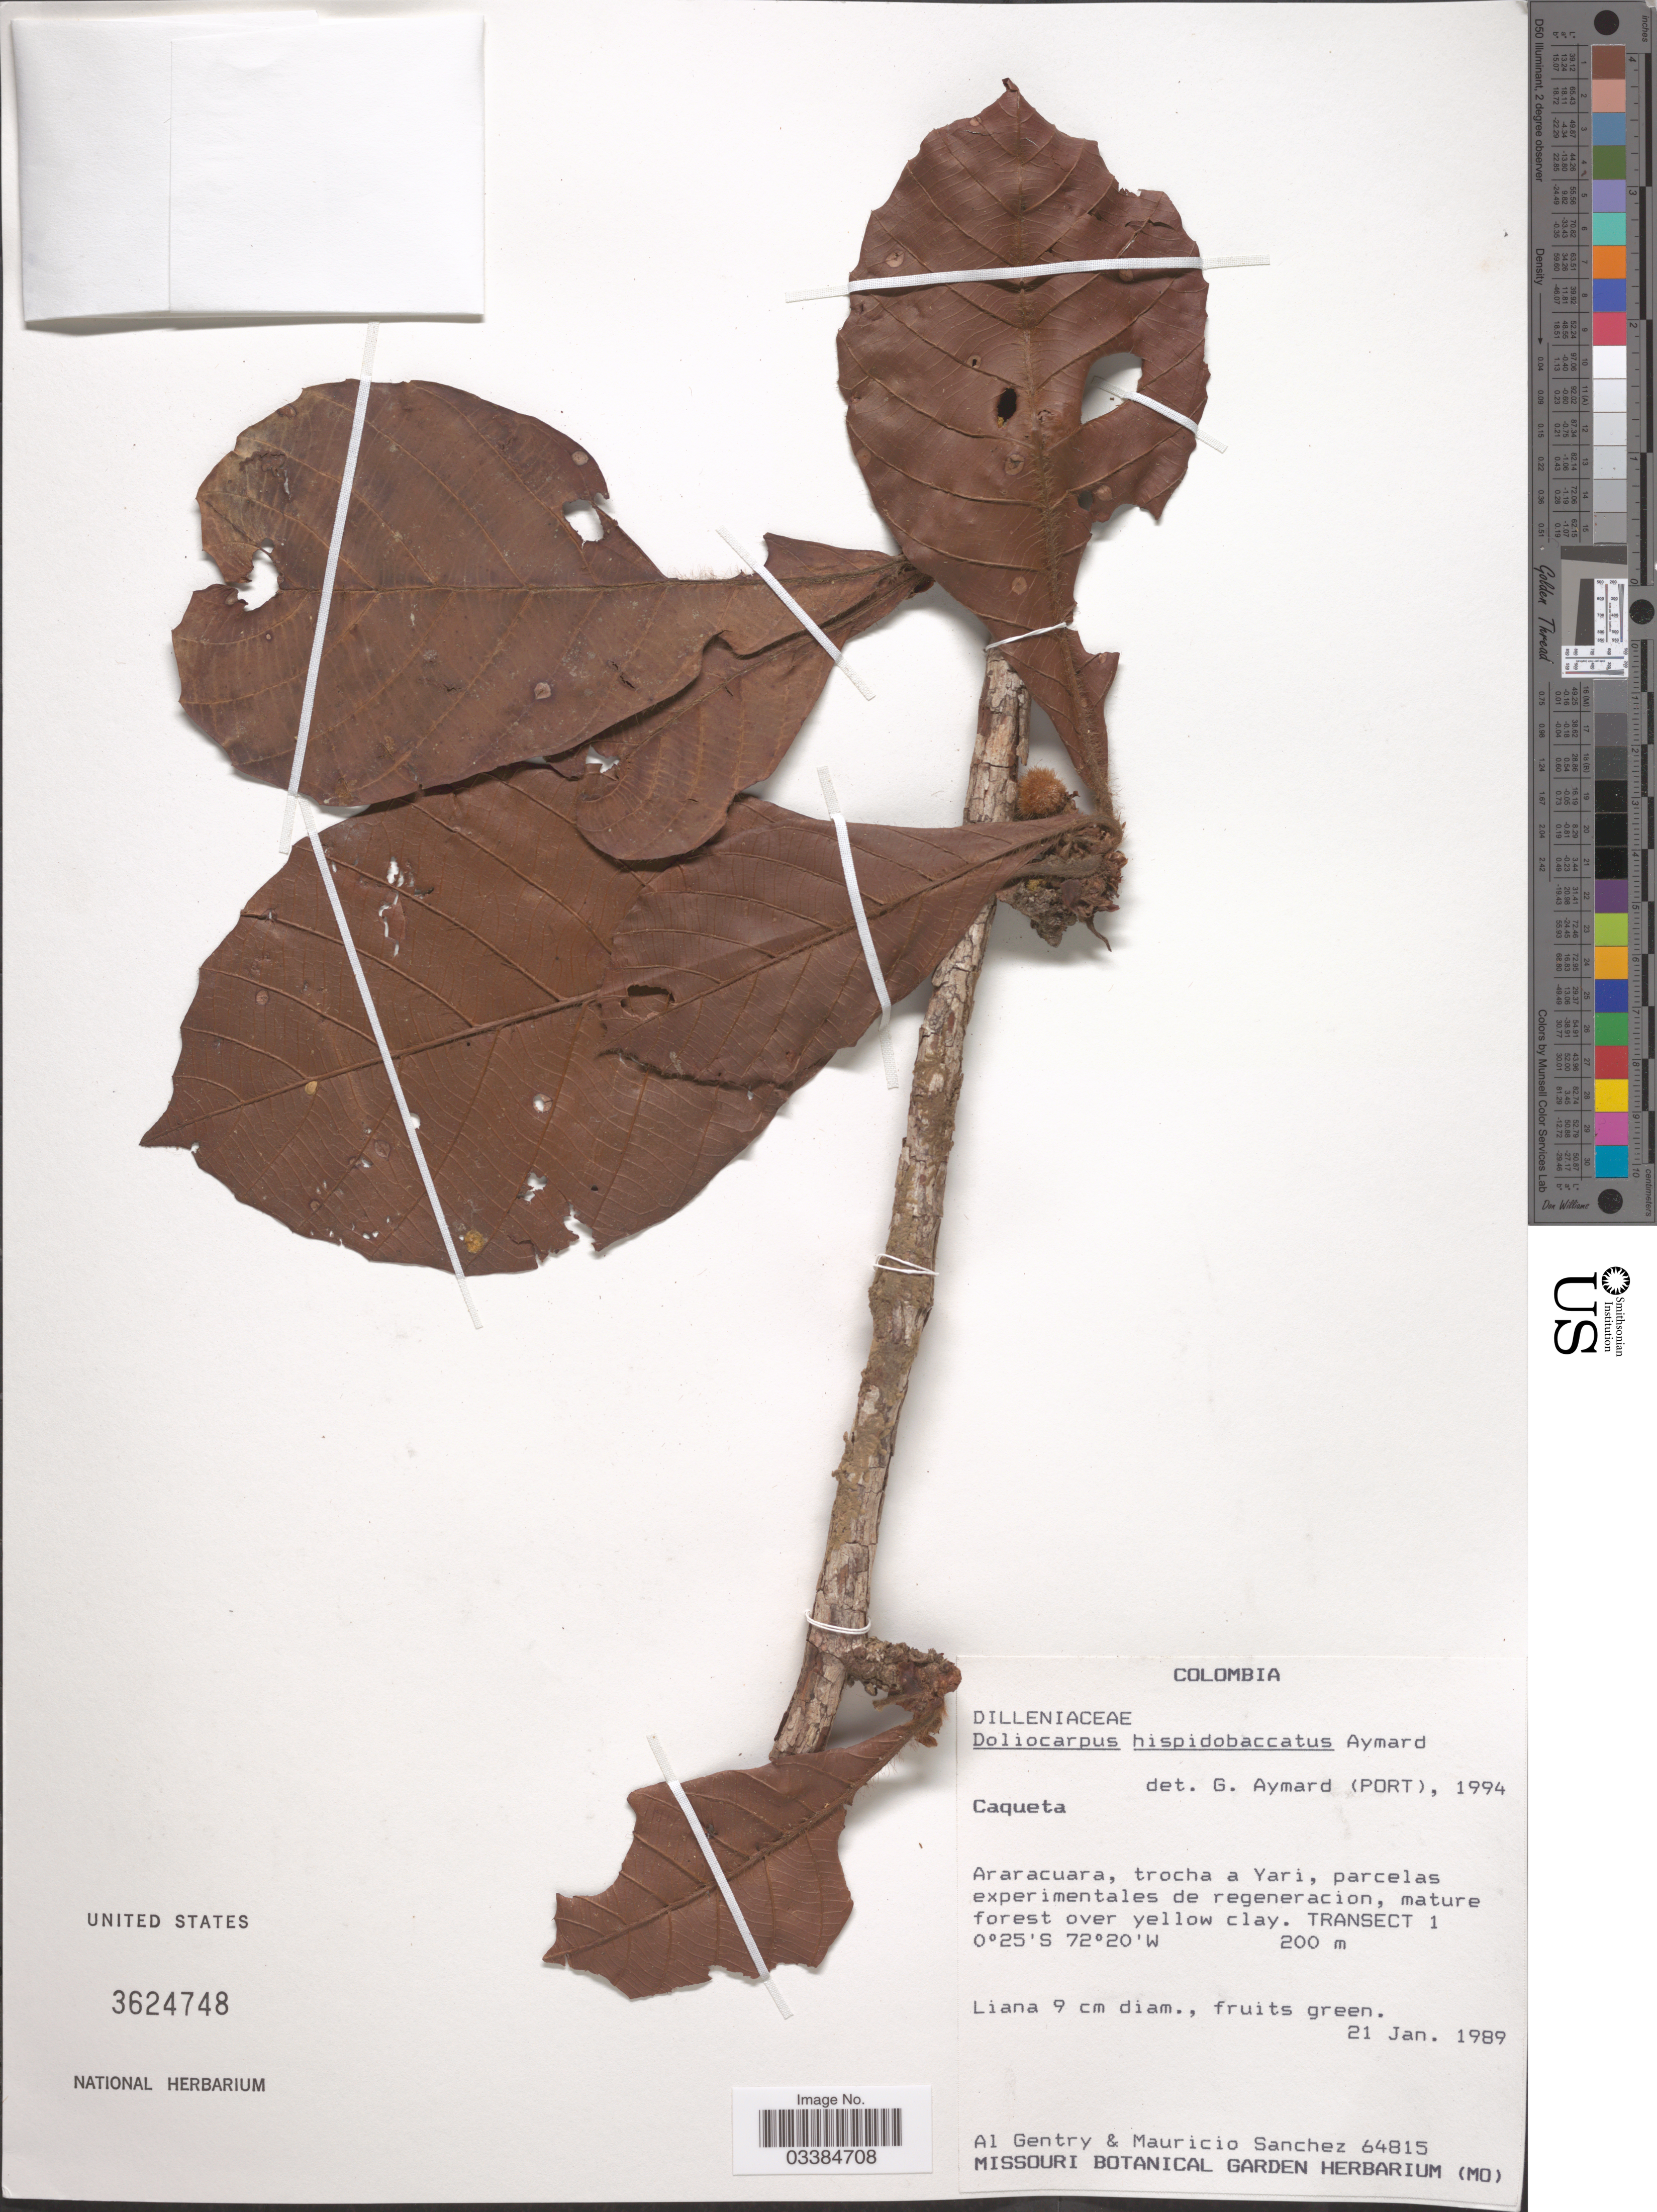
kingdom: Plantae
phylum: Tracheophyta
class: Magnoliopsida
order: Dilleniales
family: Dilleniaceae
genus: Doliocarpus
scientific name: Doliocarpus hispidobaccatus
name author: Aymard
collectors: A. H. Gentry & M. Sanchez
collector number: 64815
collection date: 1989-01-21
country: Colombia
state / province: Caquetá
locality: Araracuara, trocha a Yari, parcelas experimentales de regeneracion. Transect 1.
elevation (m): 200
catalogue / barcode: US 3624748